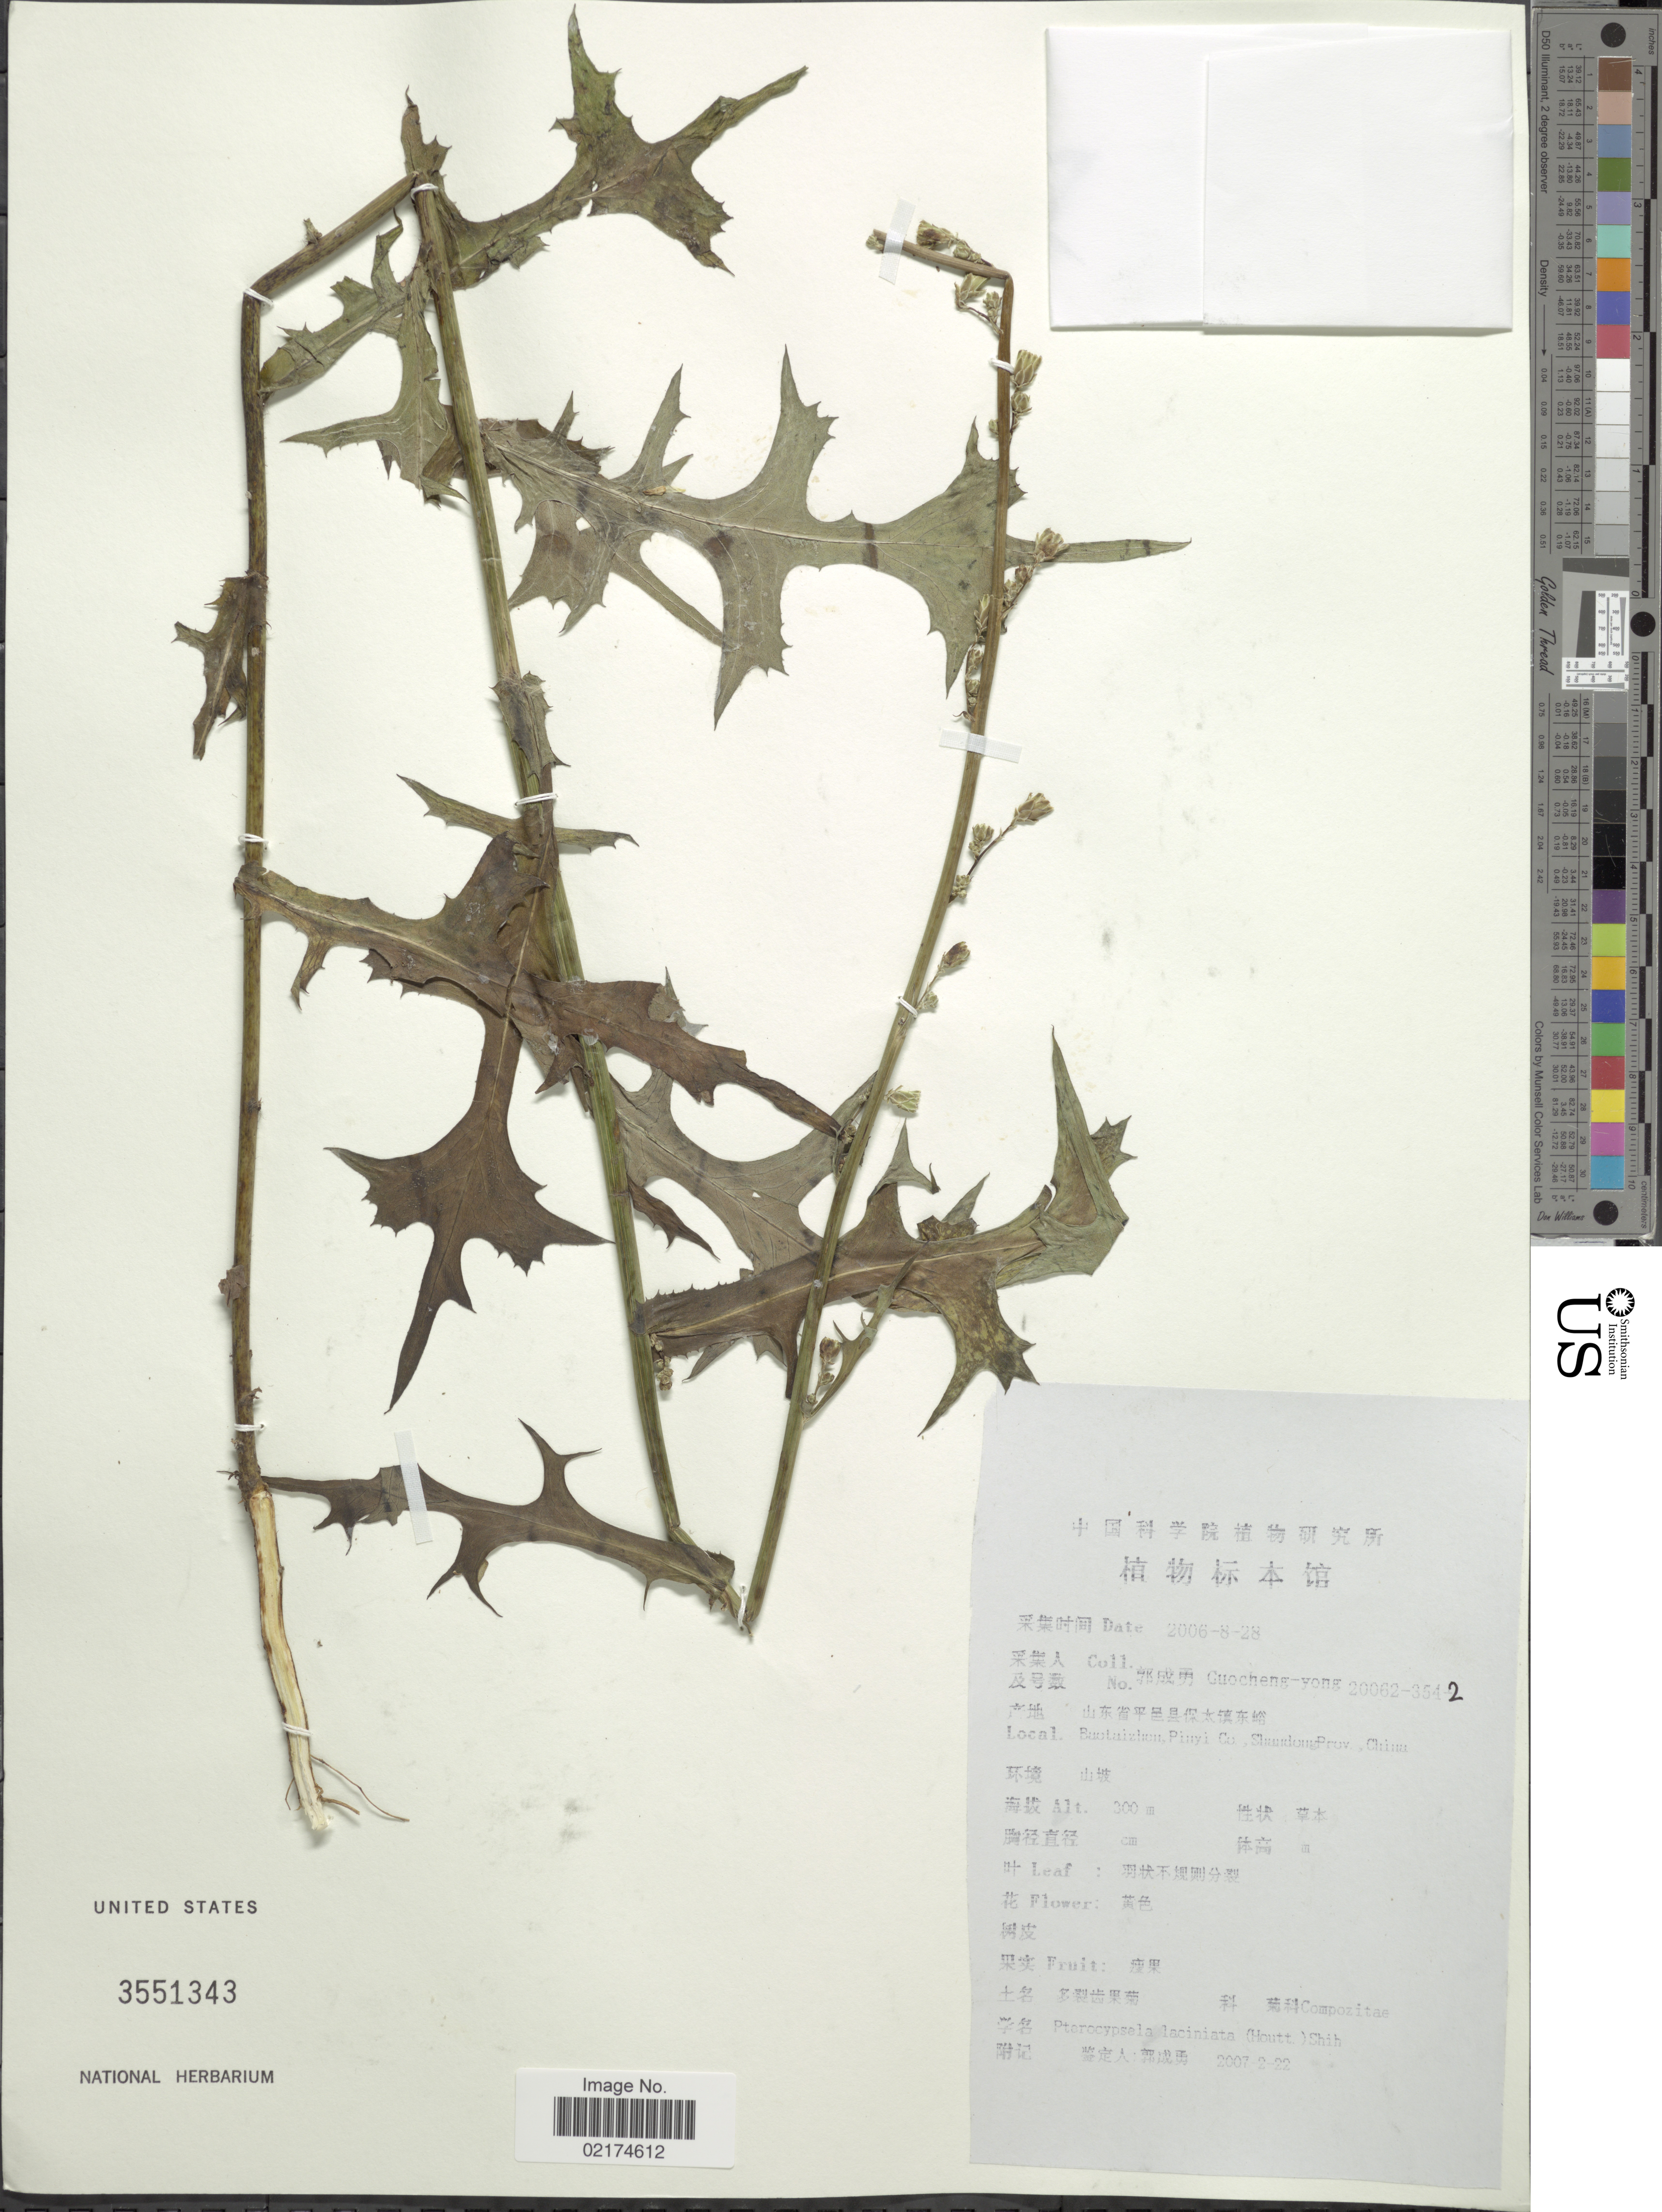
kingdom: Plantae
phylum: Tracheophyta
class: Magnoliopsida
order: Asterales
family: Asteraceae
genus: Lactuca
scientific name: Lactuca indica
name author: L.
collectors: Guo cheng-yong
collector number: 20062-354-2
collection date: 2006-08-28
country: China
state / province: Shandong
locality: Baotaizhen, Pinyl Co.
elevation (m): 300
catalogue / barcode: US 3551343